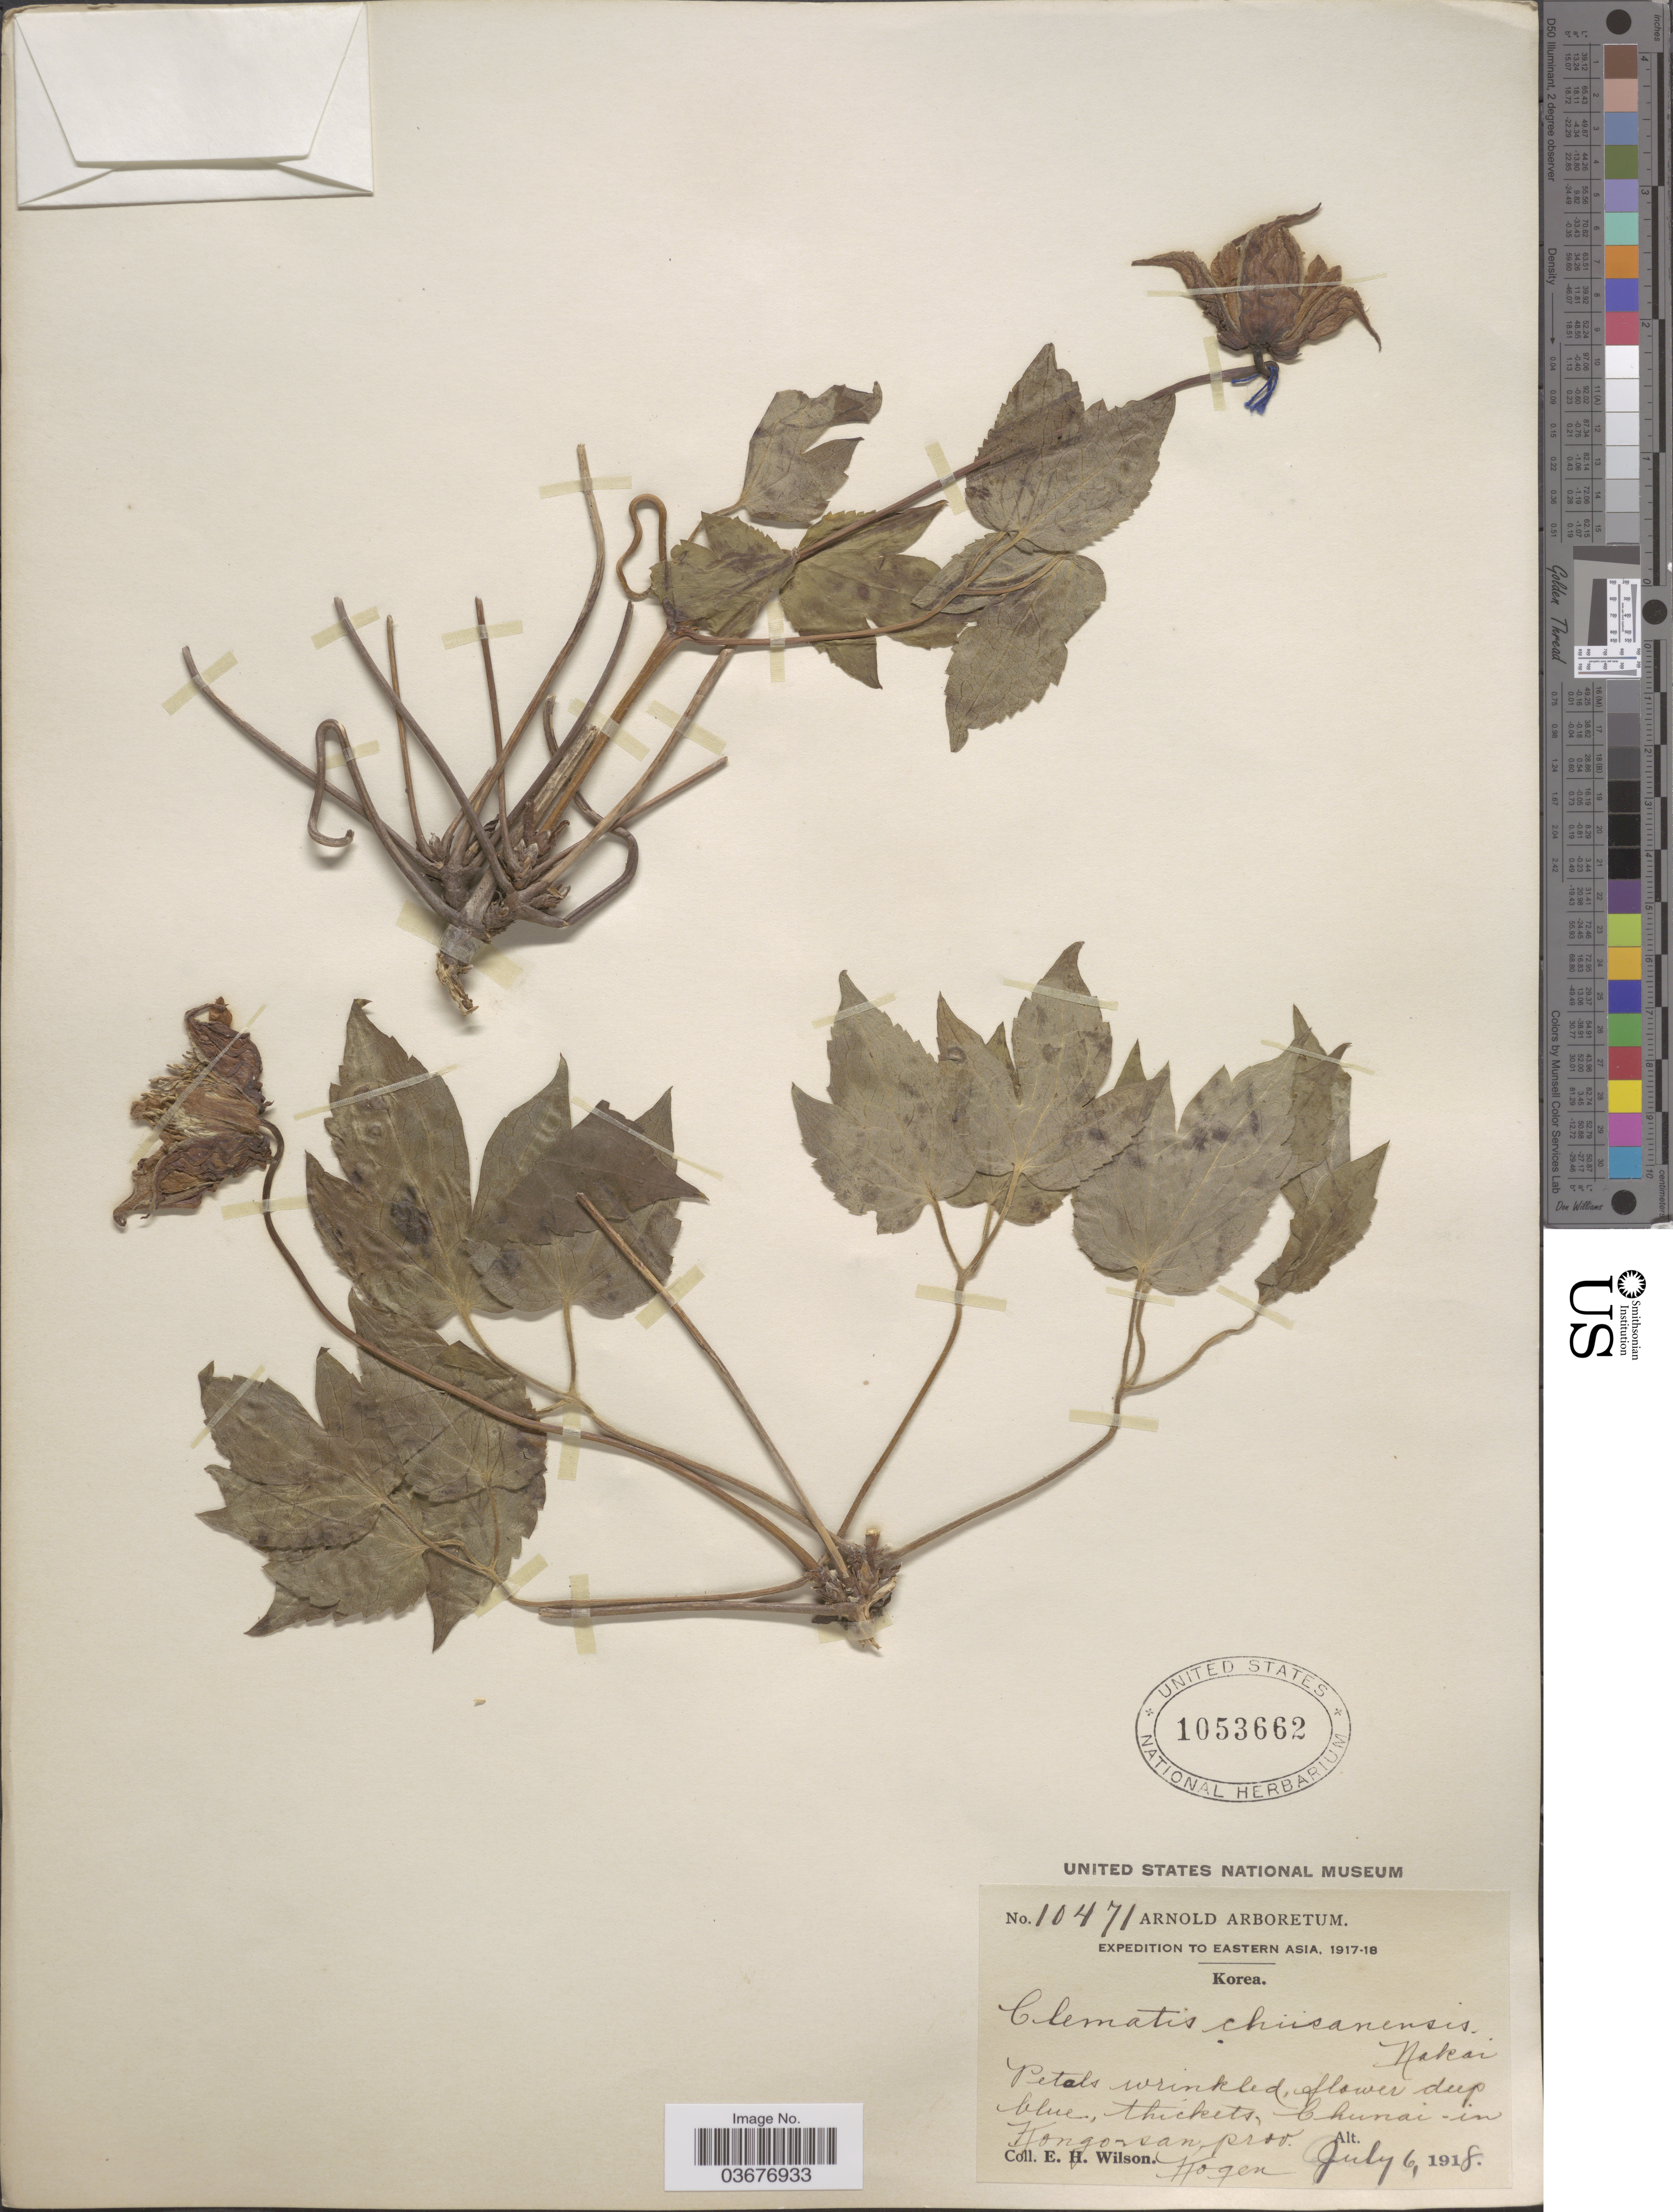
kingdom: Plantae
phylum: Tracheophyta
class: Magnoliopsida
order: Ranunculales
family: Ranunculaceae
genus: Clematis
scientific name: Clematis chiisanensis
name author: Nakai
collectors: E. Wilson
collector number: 10471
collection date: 1918-07-06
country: North Korea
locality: Chunai-in. Kongo-san, prov. Kogen.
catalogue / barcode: US 1053662